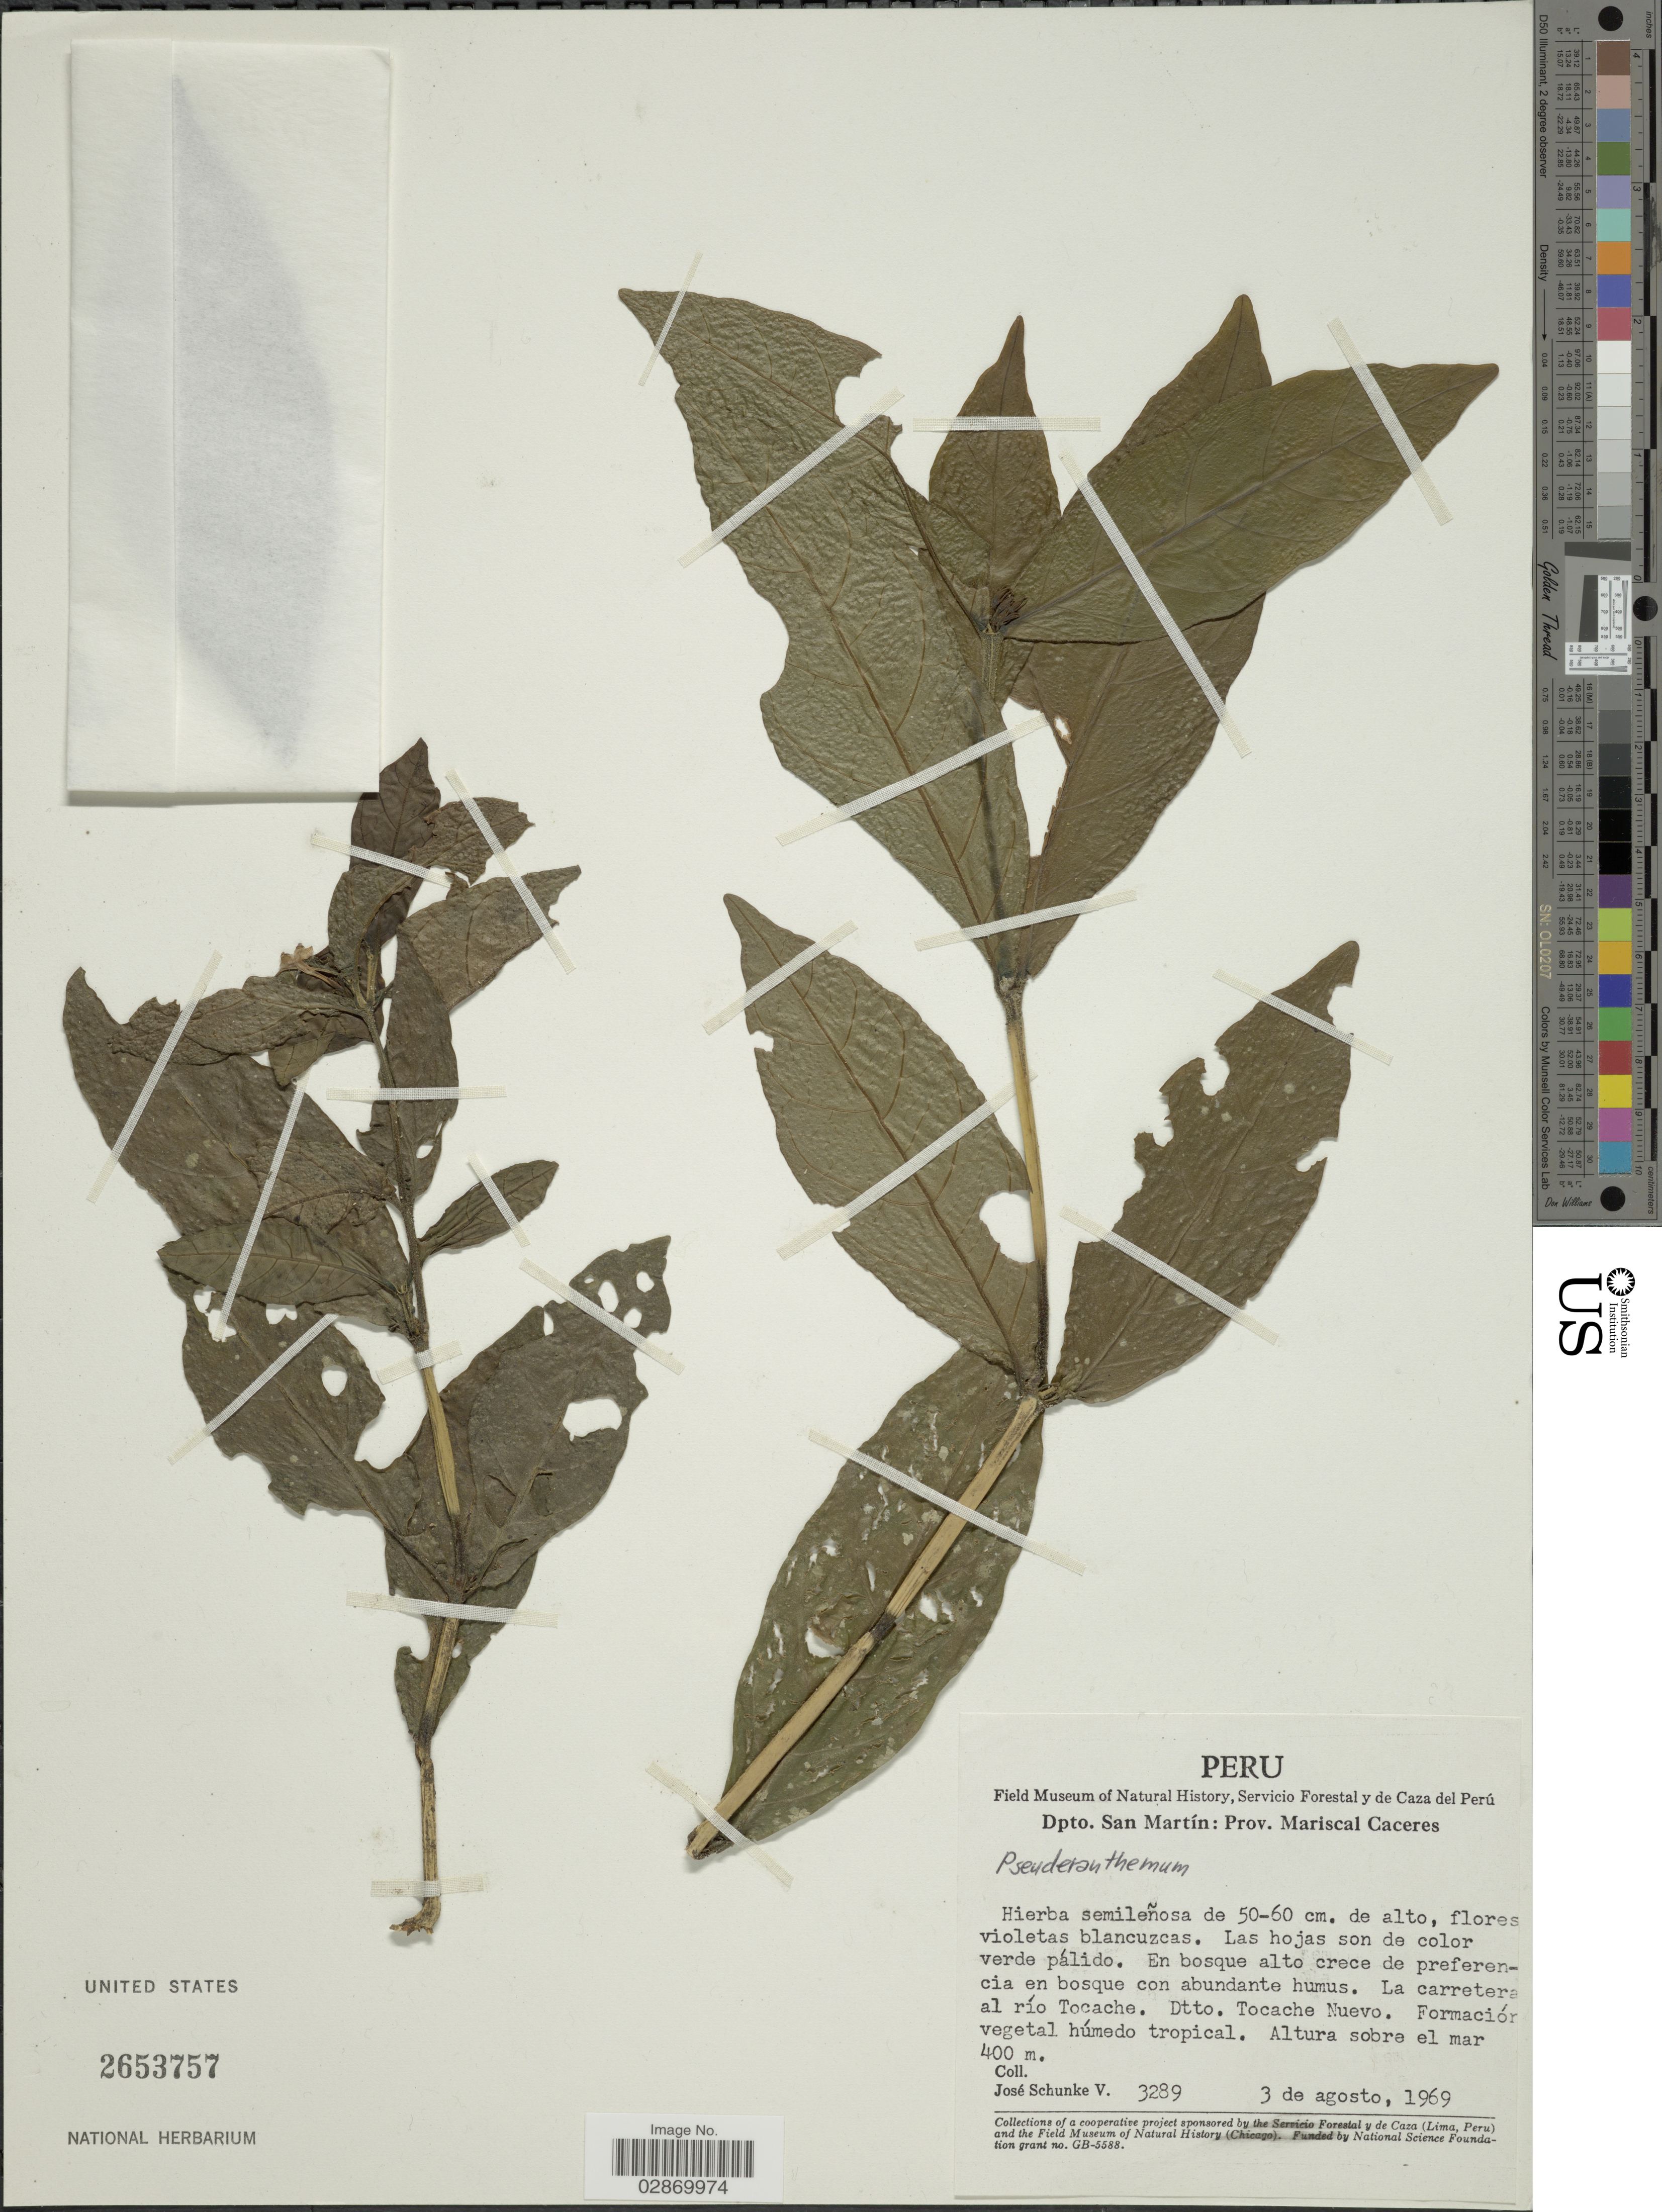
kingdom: Plantae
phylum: Tracheophyta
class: Magnoliopsida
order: Lamiales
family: Acanthaceae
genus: Pseuderanthemum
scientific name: Pseuderanthemum lanceolatum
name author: (Ruiz & Pav.) Wassh.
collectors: J. Schunke Vigo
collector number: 3289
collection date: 1969-08-03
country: Peru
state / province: San Martín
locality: Dpto. San Martín, Prov. Mariscal Caceres, La Carretera al río Tocache, Dtto. Tocache Nuevo.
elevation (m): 400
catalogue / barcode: US 2653757